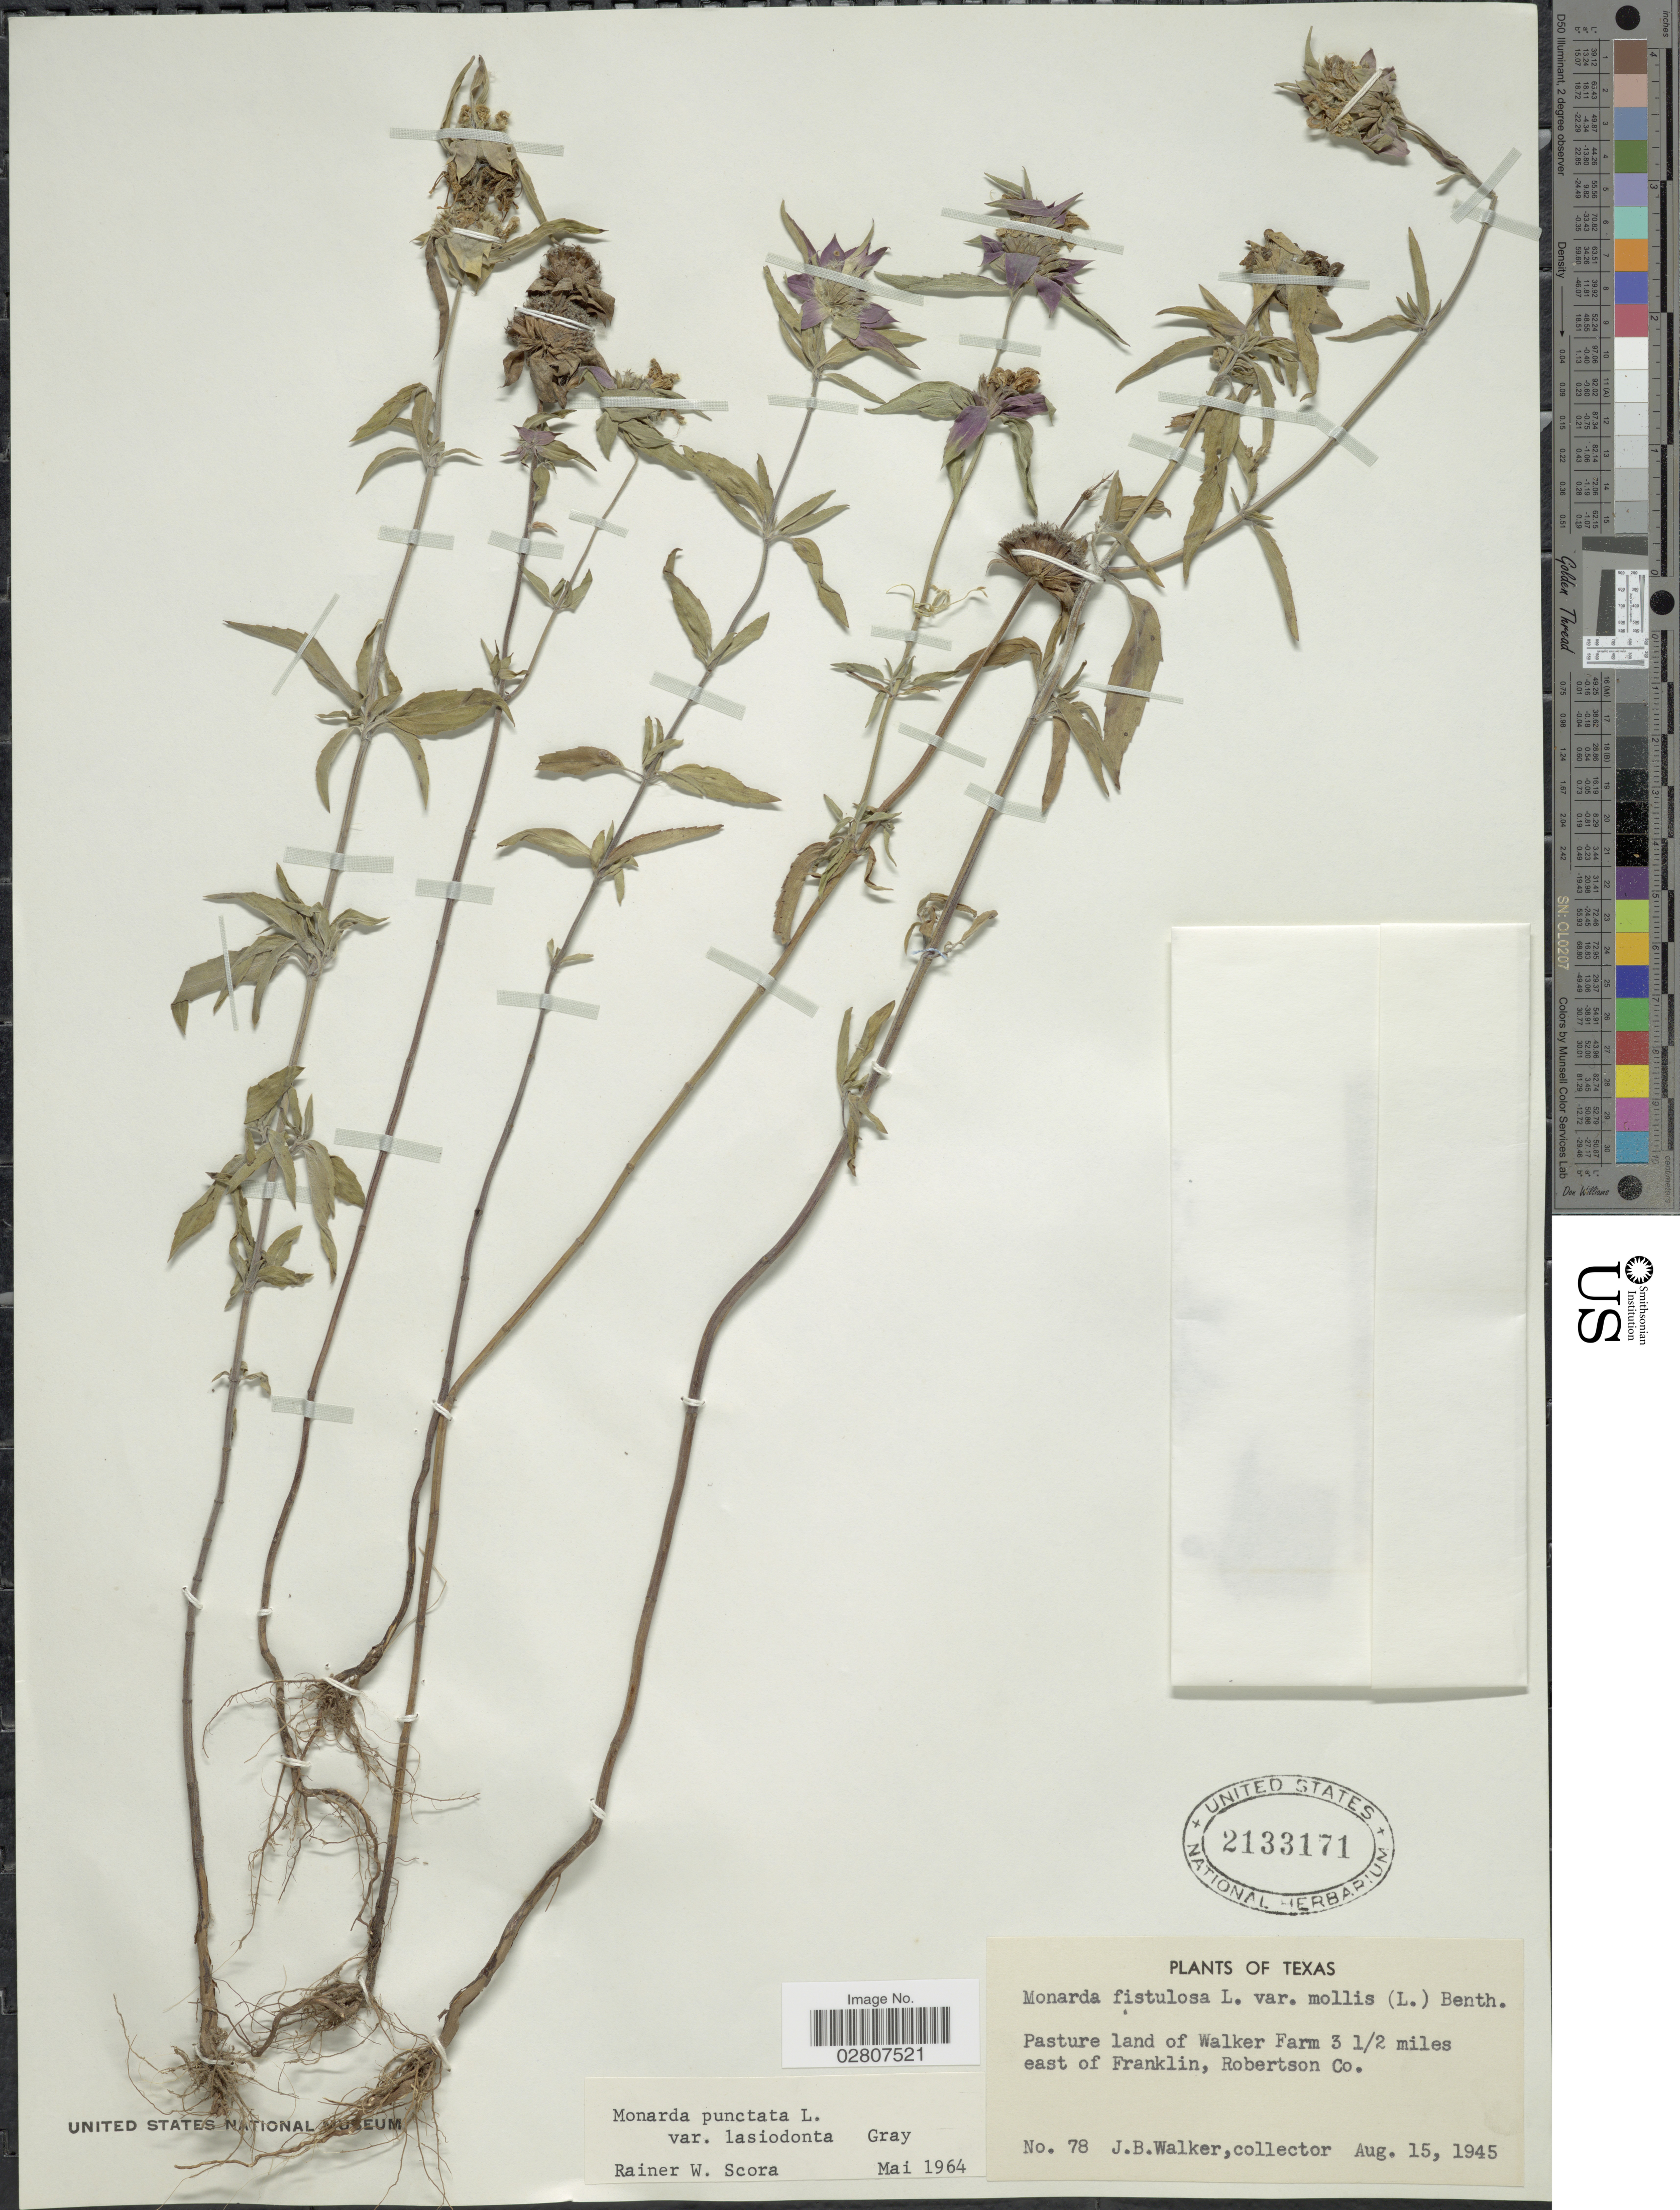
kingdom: Plantae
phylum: Tracheophyta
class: Magnoliopsida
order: Lamiales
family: Lamiaceae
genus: Monarda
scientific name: Monarda lasiodonta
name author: (A. Gray) Small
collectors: J. Walker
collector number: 78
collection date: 1945-08-15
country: United States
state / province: Texas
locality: Pasture land of Walker Farm 3 1/2 miles east of Franklin, Robertson Co.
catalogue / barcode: US 2133171